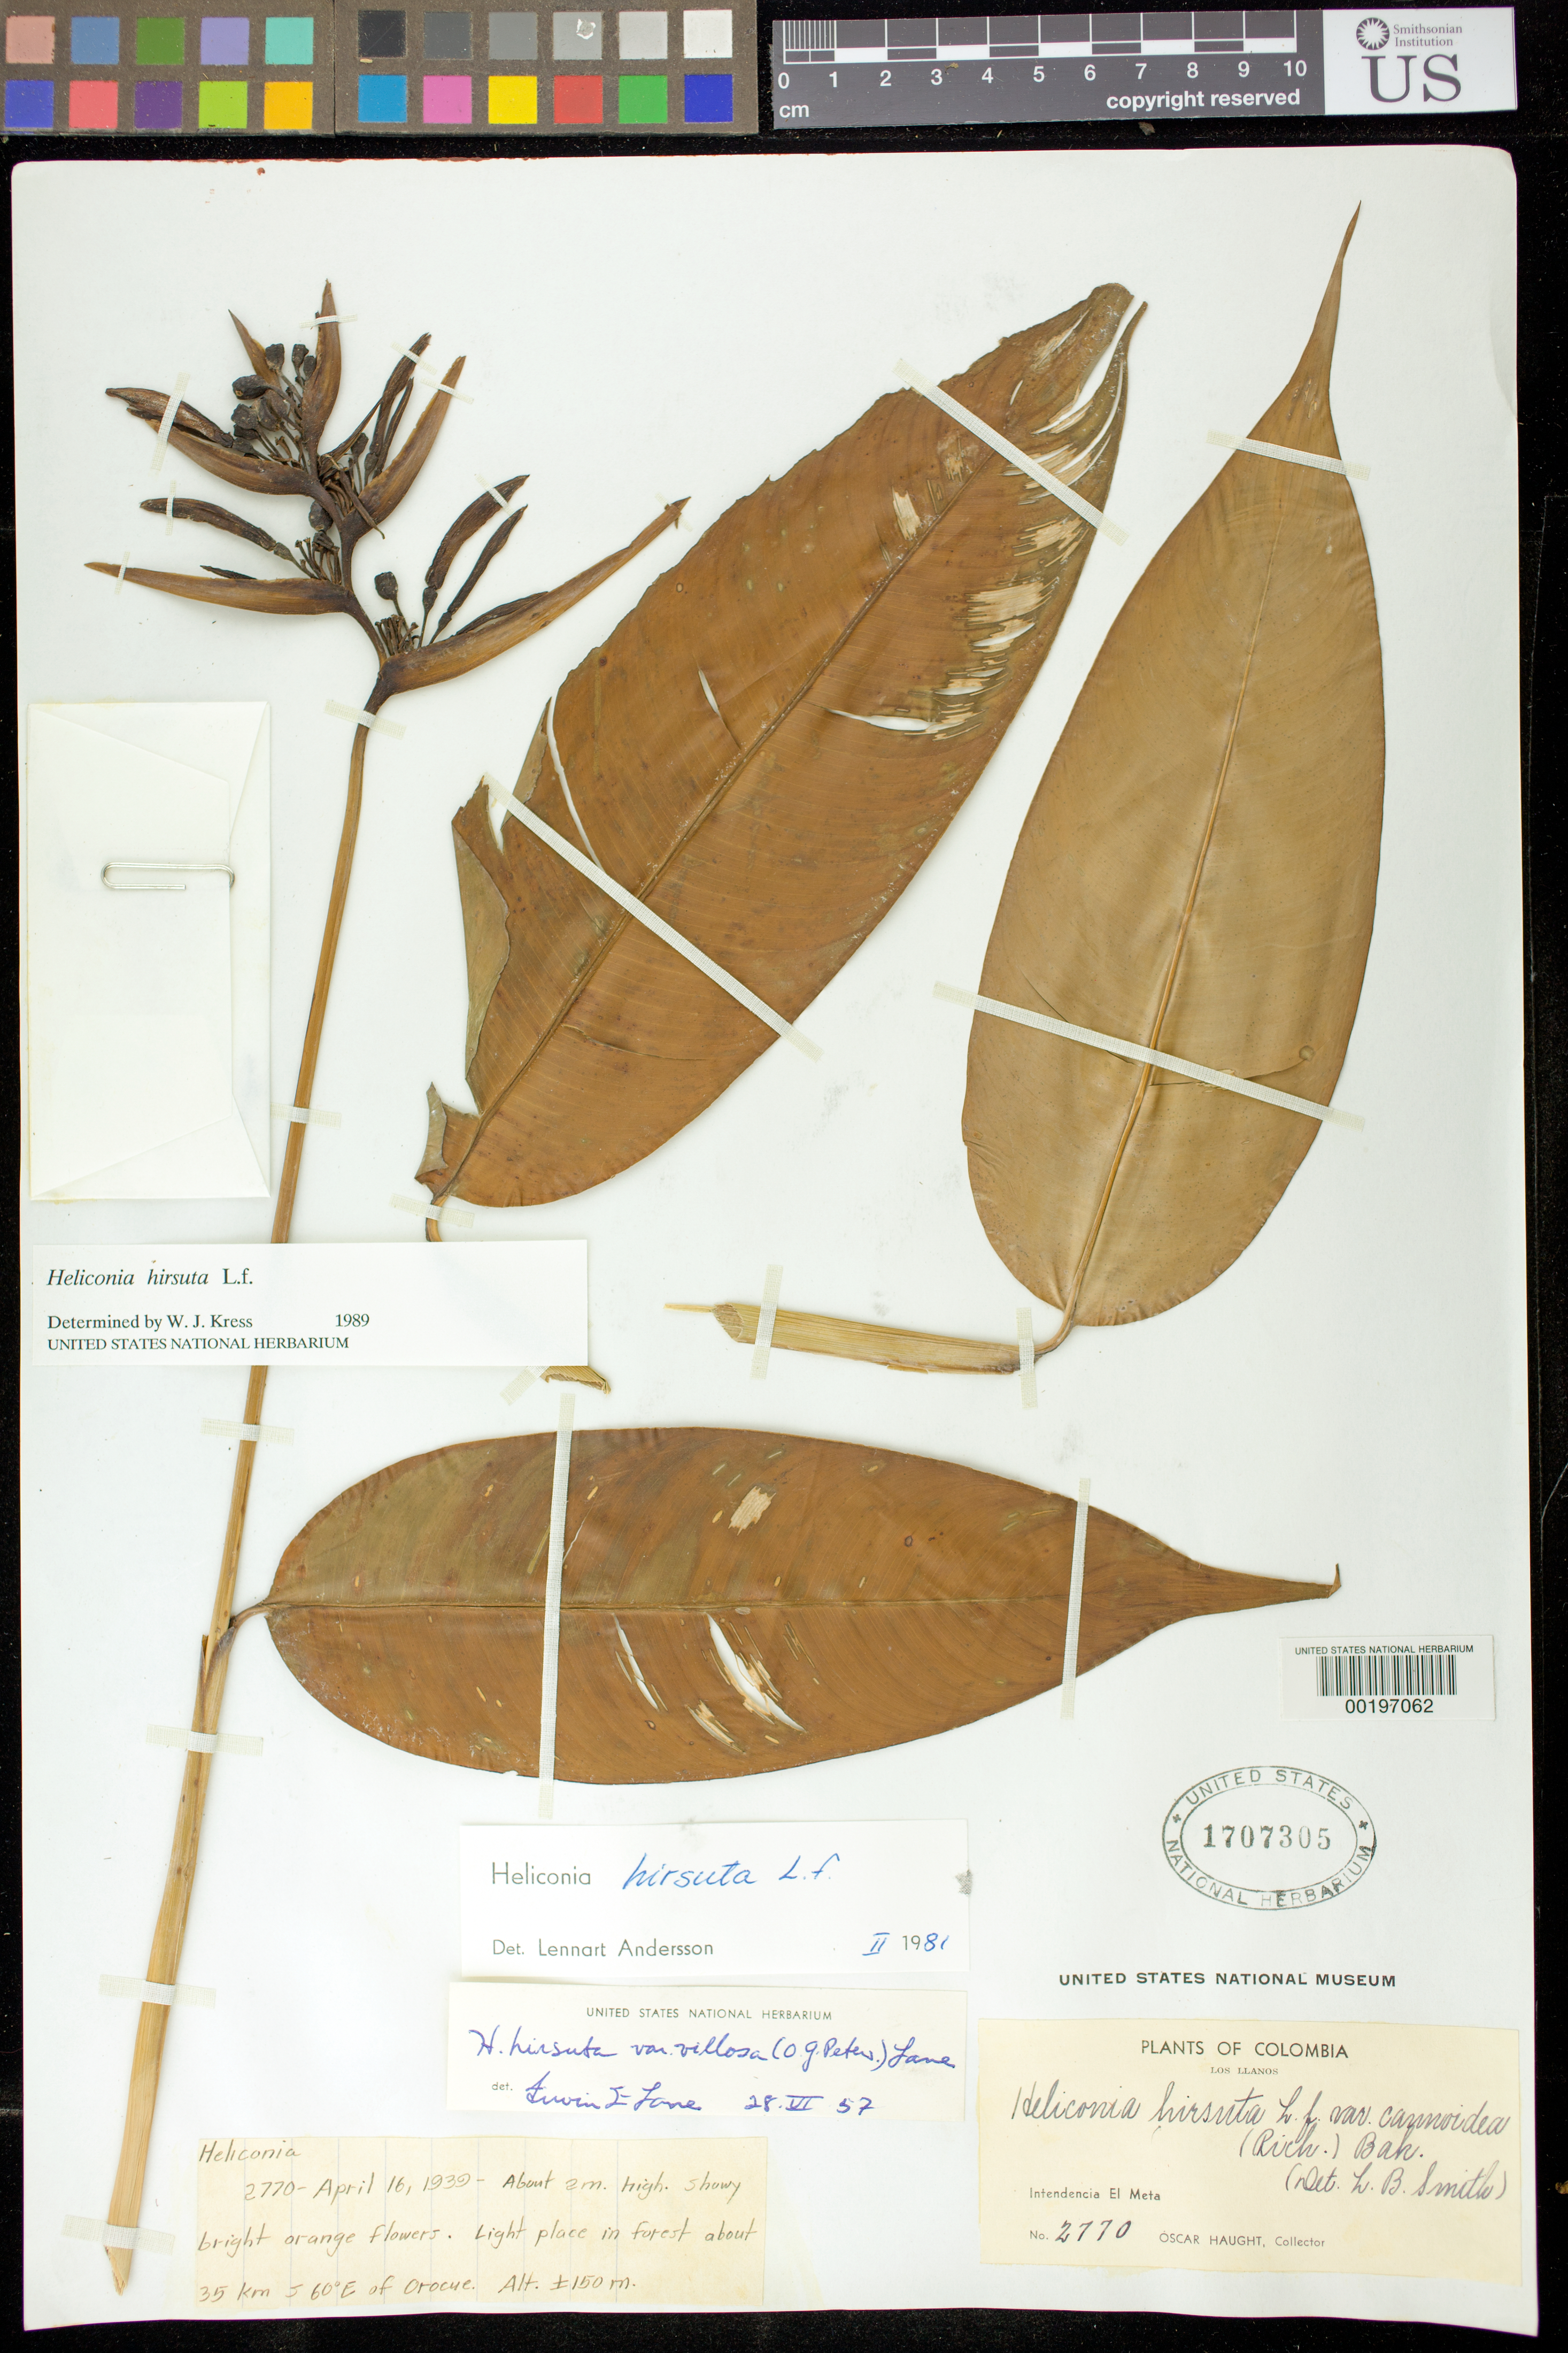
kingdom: Plantae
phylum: Tracheophyta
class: Liliopsida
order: Zingiberales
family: Heliconiaceae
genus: Heliconia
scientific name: Heliconia hirsuta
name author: L. f.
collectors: O. L. Haught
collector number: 2770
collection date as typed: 16 Apr 1939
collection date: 1939-04-16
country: Colombia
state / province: Meta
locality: Los Llanos, about 35 km S 60 deg E of Orocue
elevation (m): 150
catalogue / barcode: US 1707305